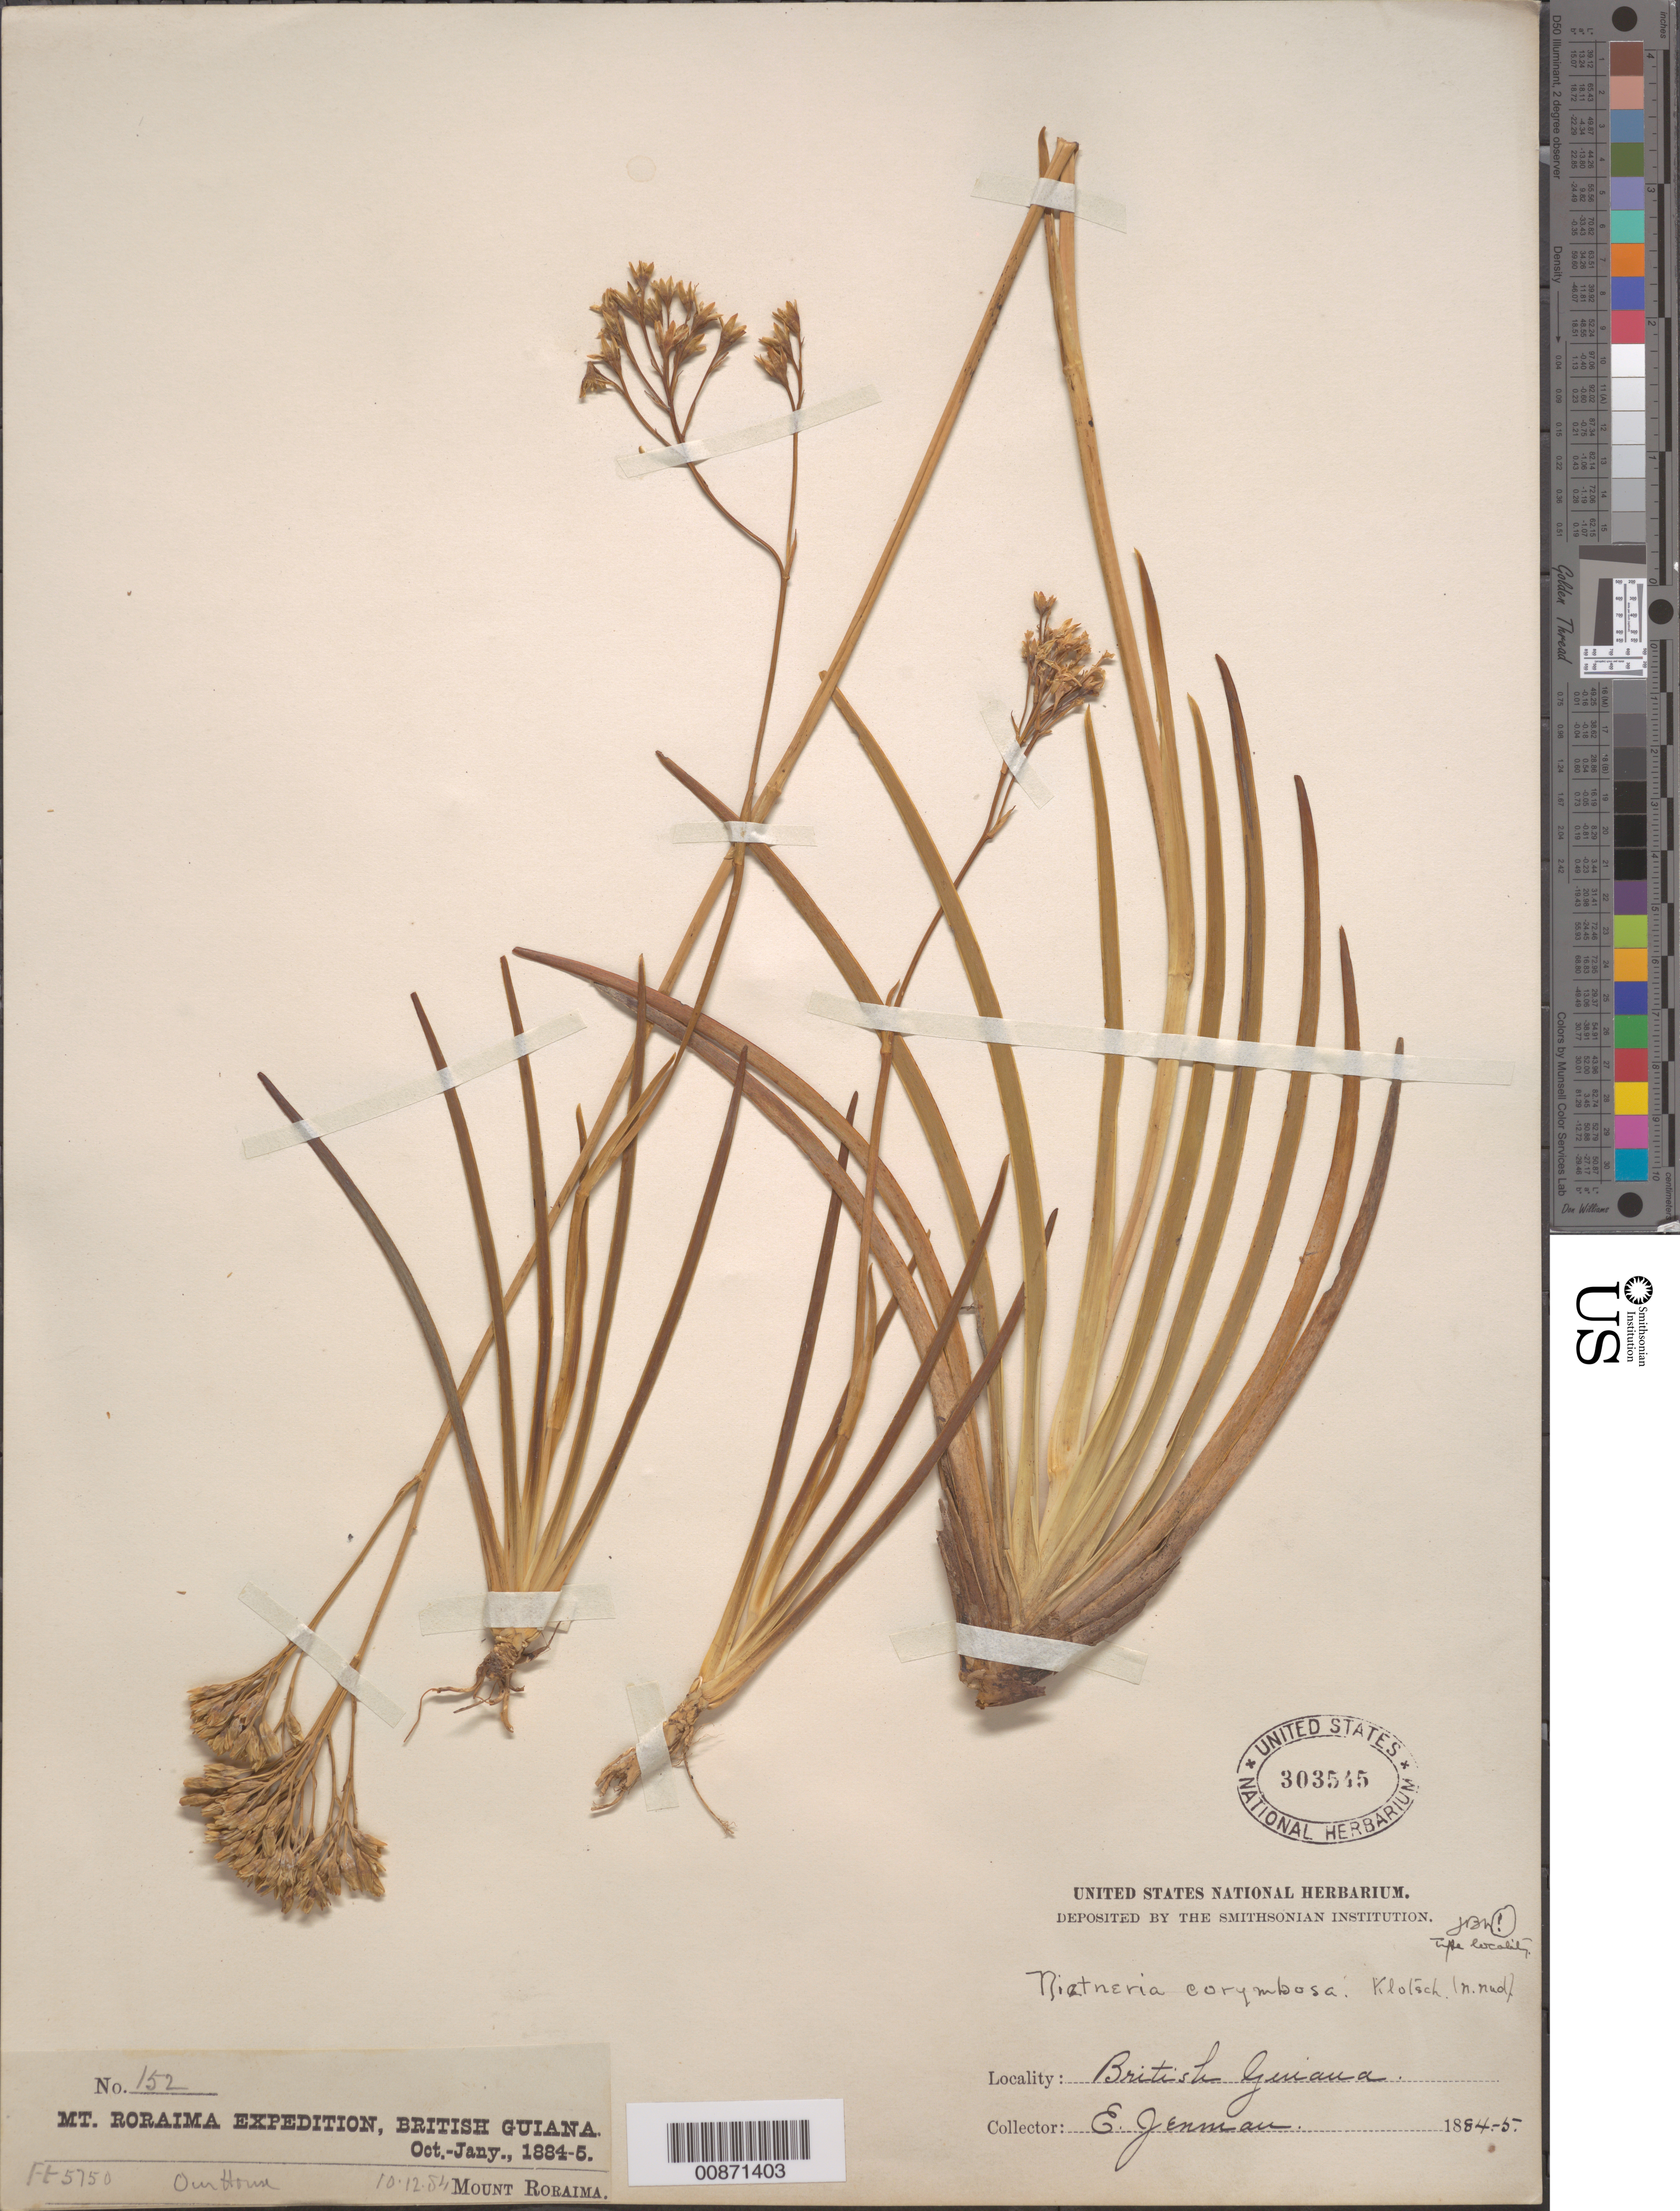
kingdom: Plantae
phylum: Tracheophyta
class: Liliopsida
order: Dioscoreales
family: Nartheciaceae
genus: Nietneria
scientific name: Nietneria corymbosa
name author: Klotzsch & M.R. Schomb. ex B.D. Jacks.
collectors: G. S. Jenman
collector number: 152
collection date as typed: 10 December 1884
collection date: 1884-12-10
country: Guyana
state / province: Cuyuni-Mazaruni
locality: Mt. Roraima, Our House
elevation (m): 1753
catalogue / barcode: US 303545